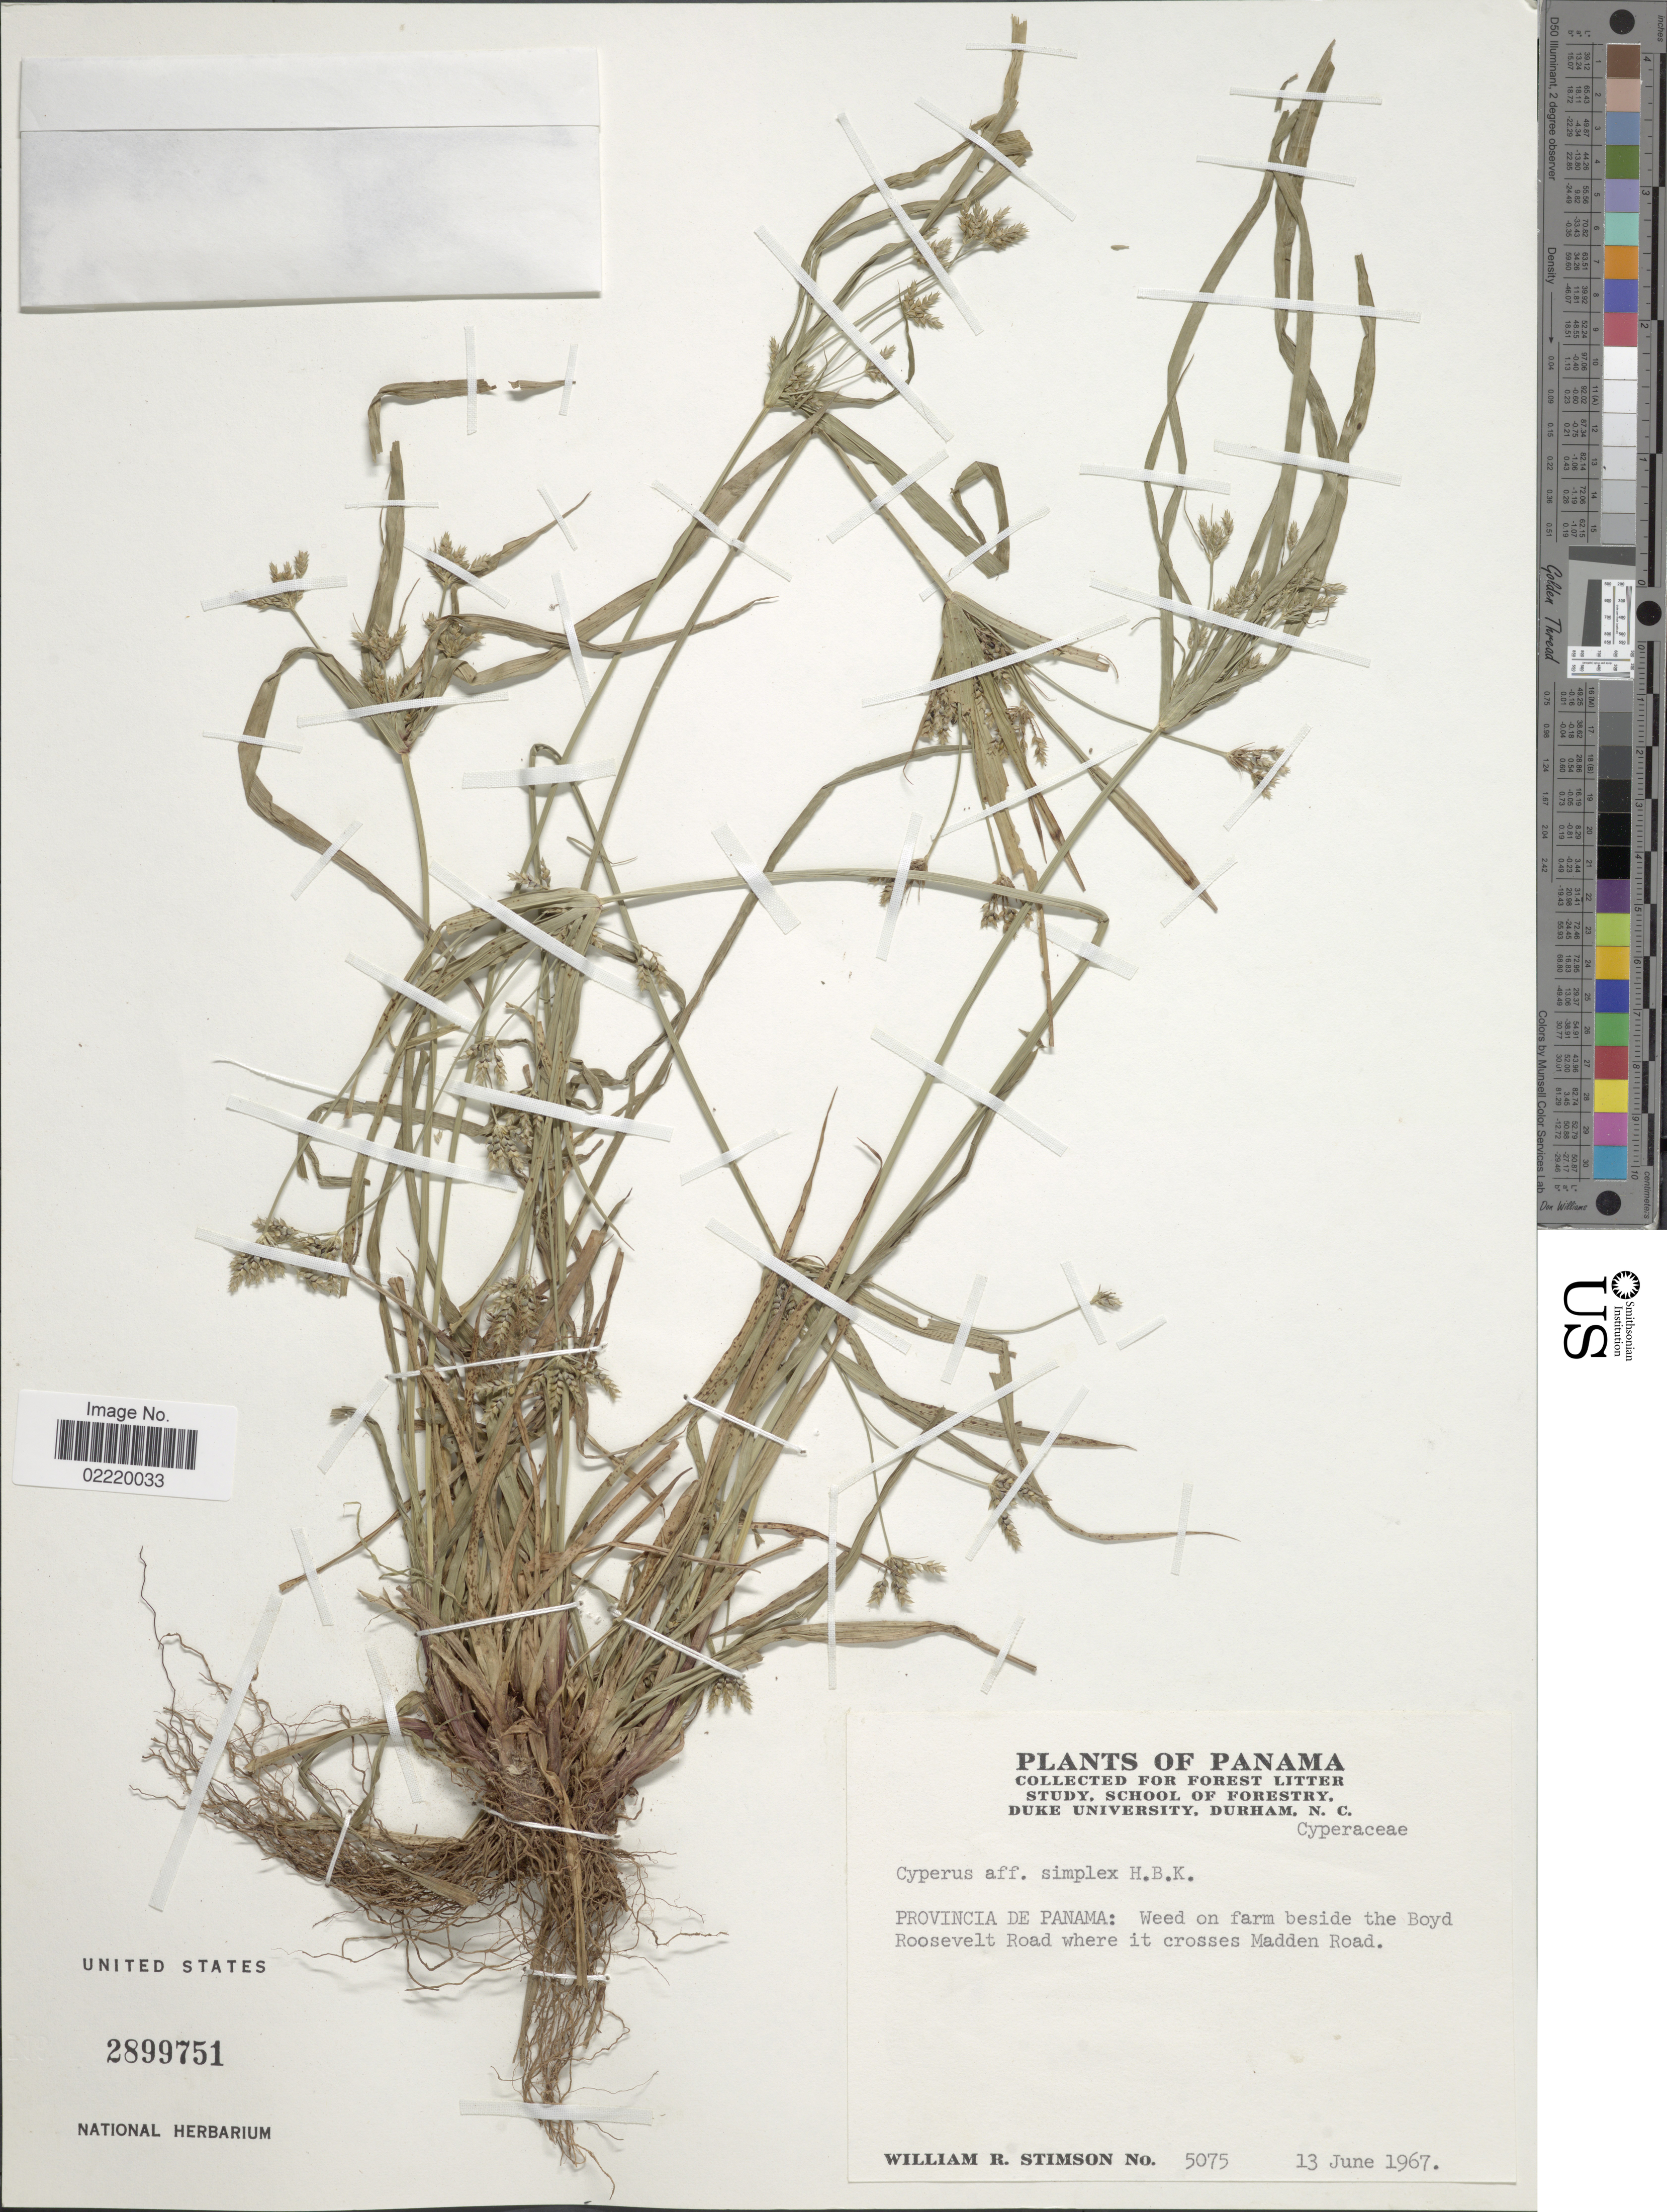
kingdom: Plantae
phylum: Tracheophyta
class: Liliopsida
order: Poales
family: Cyperaceae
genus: Cyperus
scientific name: Cyperus simplex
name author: Kunth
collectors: W. R. Stimson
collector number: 5075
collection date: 1967-06-13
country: Panama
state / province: Panamá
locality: Weed on farm beside the Boyd Roosevelt Road where it crosses Madden Road.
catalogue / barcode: US 2899751